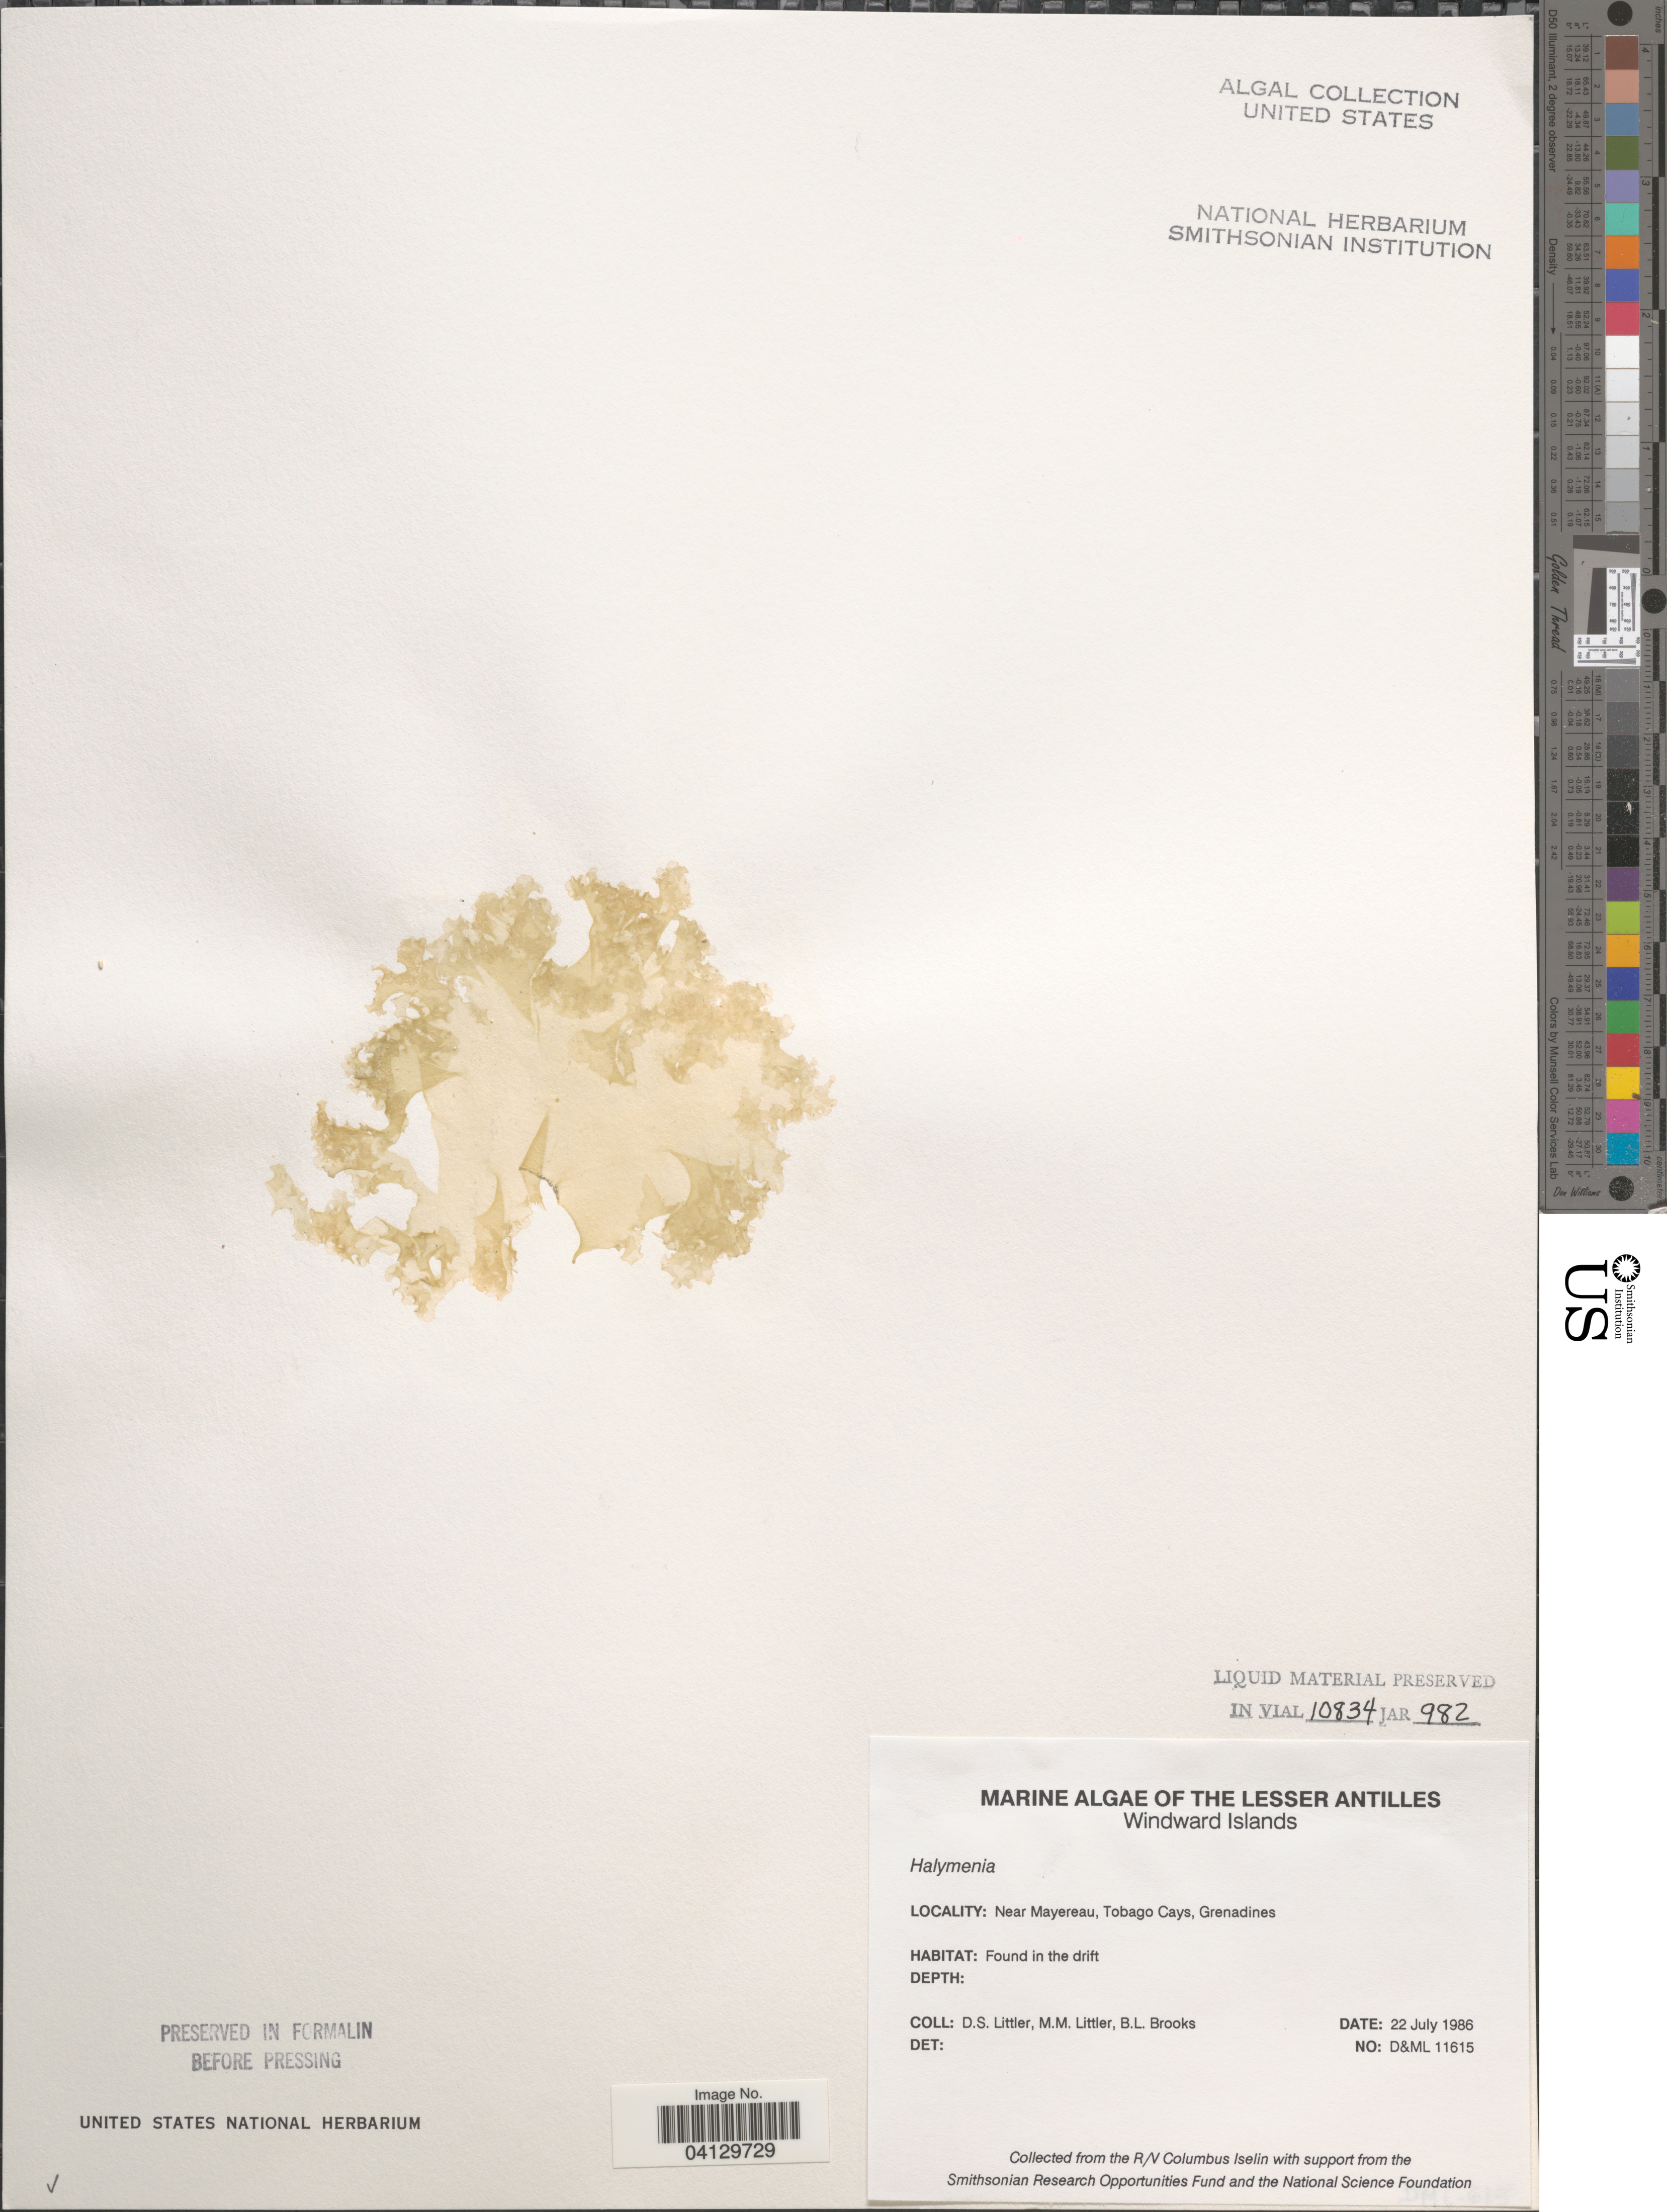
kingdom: Plantae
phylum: Rhodophyta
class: Florideophyceae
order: Halymeniales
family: Halymeniaceae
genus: Halymenia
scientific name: Halymenia sp.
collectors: D. S. Littler & B. Brooks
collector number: D&ML11615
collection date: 1986-07-22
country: St. Vincent - Grenadines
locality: The Lesser Antilles. Windward Islands. Near Mayereau, Tobago Cays, Grenadines.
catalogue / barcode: US 368624